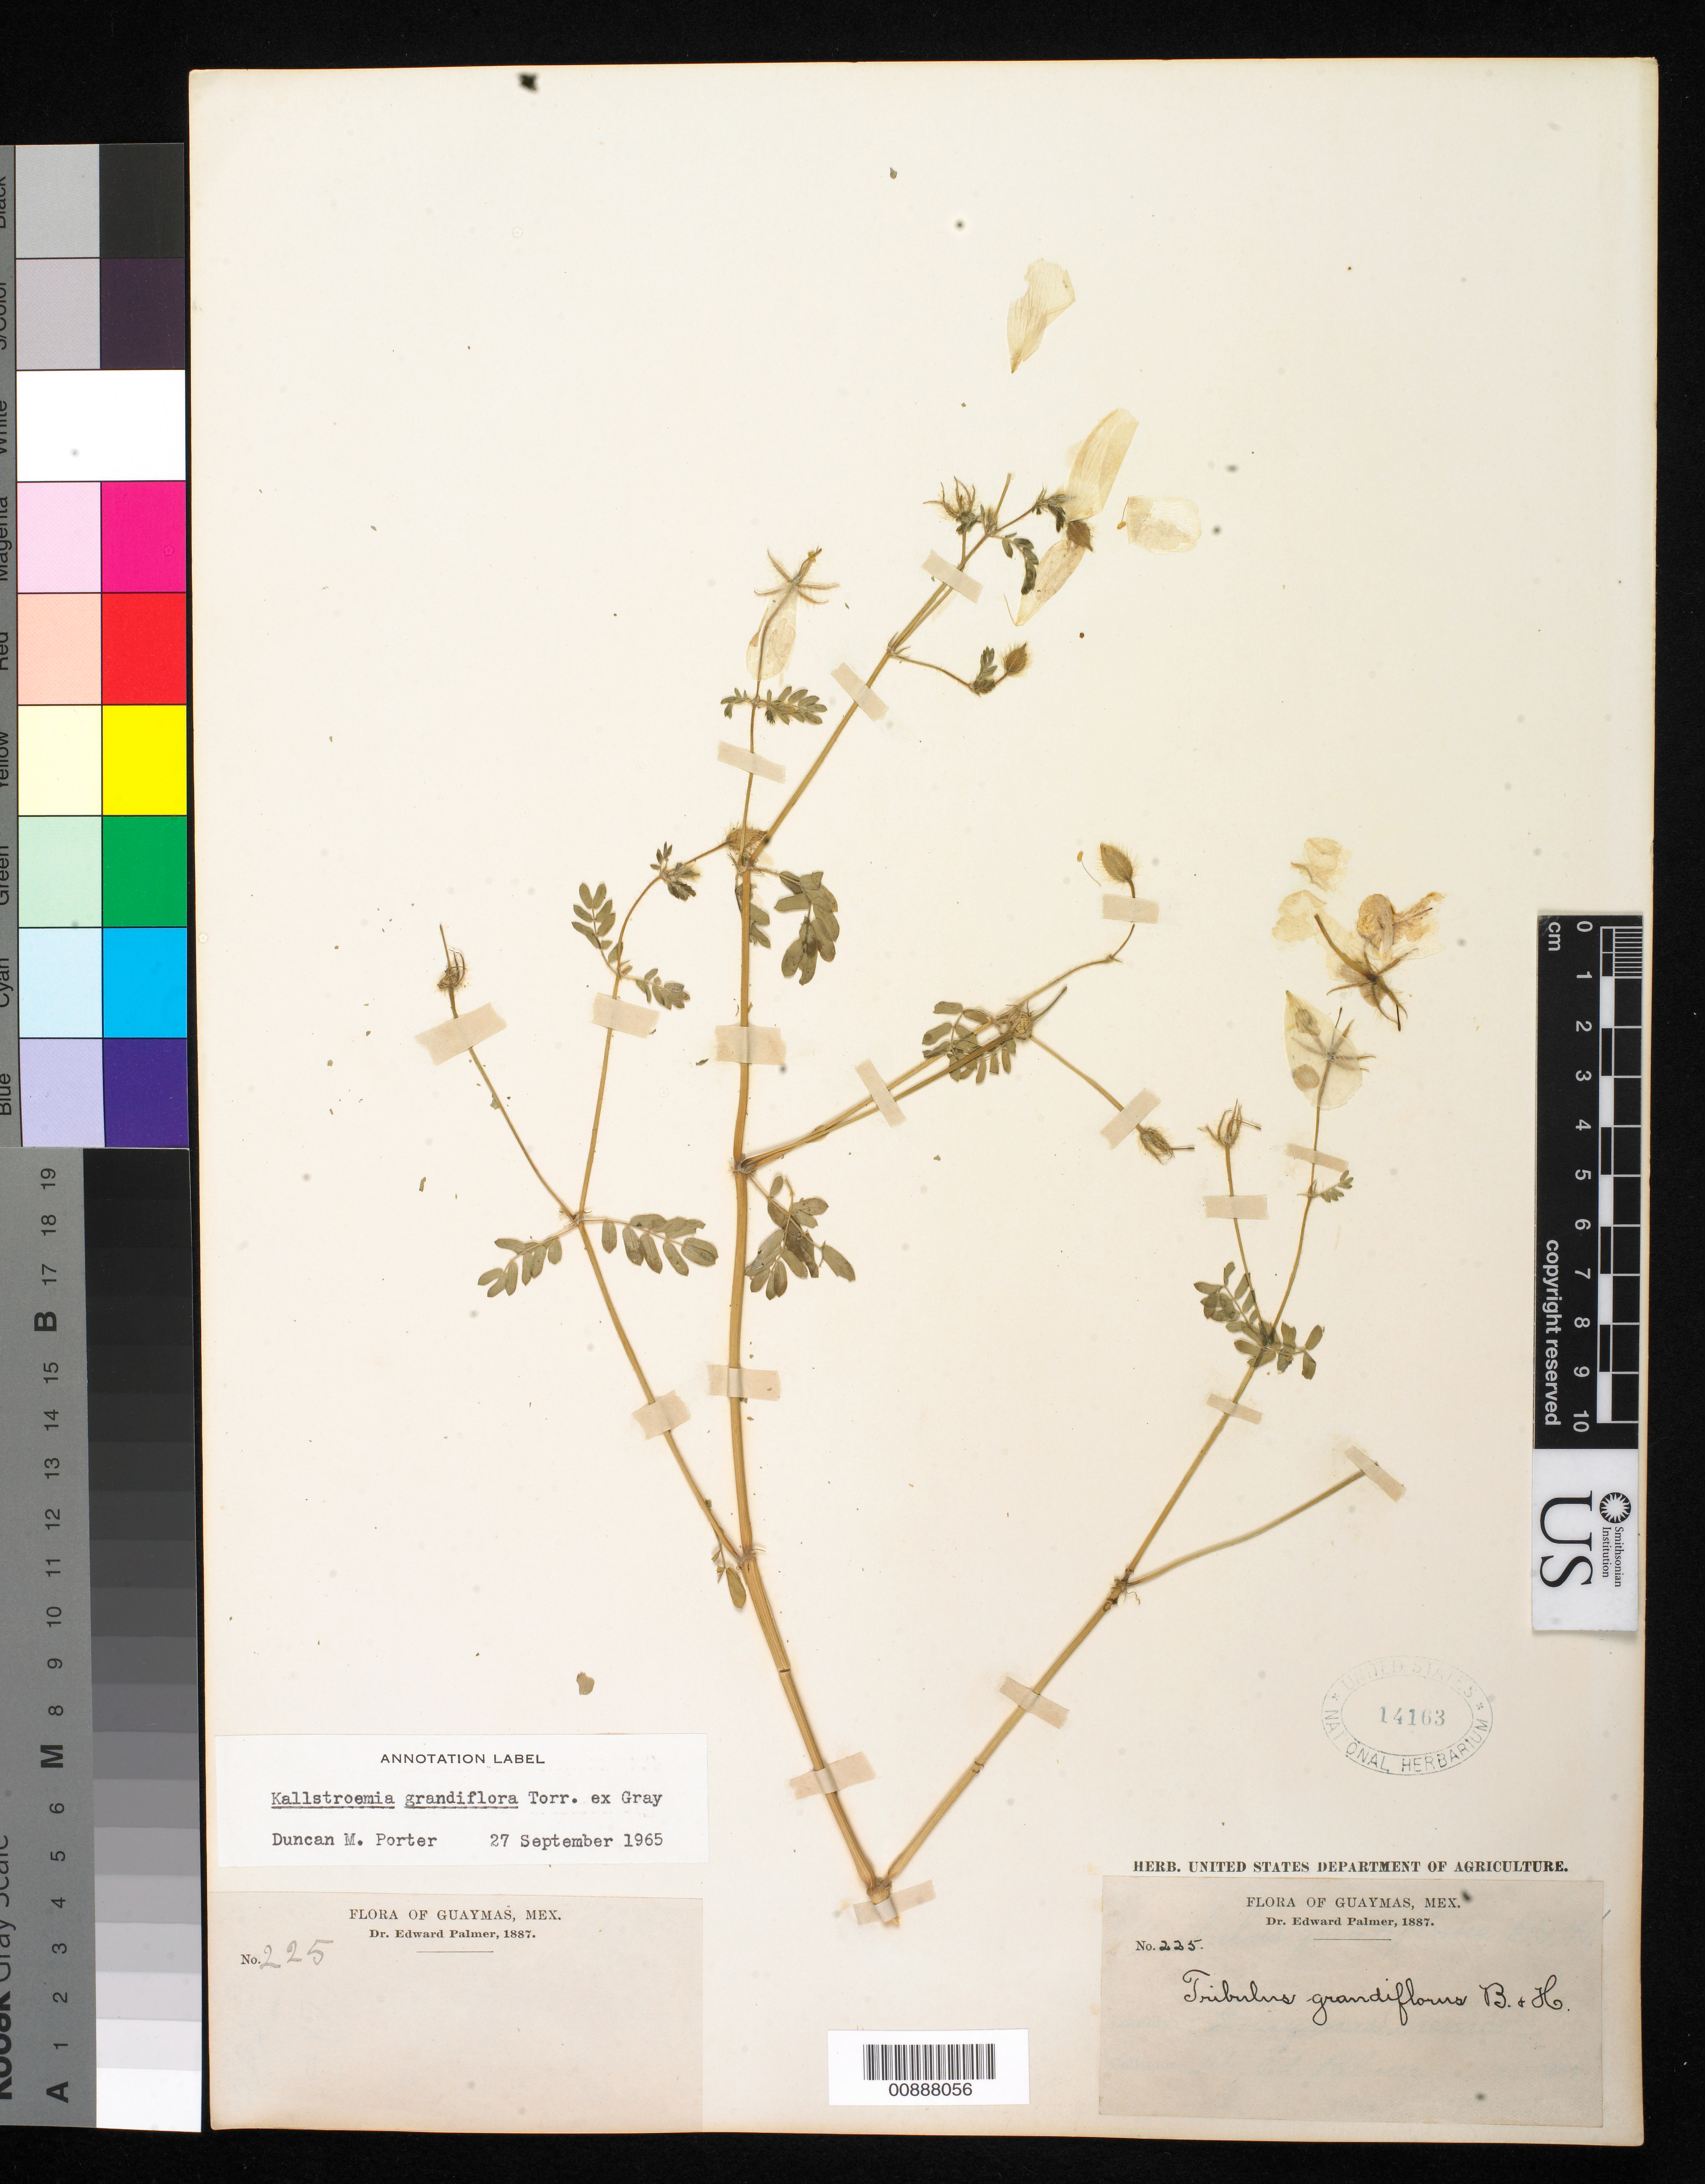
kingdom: Plantae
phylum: Tracheophyta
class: Magnoliopsida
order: Zygophyllales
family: Zygophyllaceae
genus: Kallstroemia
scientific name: Kallstroemia grandiflora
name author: Torr. ex A. Gray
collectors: E. Palmer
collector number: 225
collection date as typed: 1887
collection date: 1887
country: Mexico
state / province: Sonora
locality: Guaymas, Sonora.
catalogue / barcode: US 14163